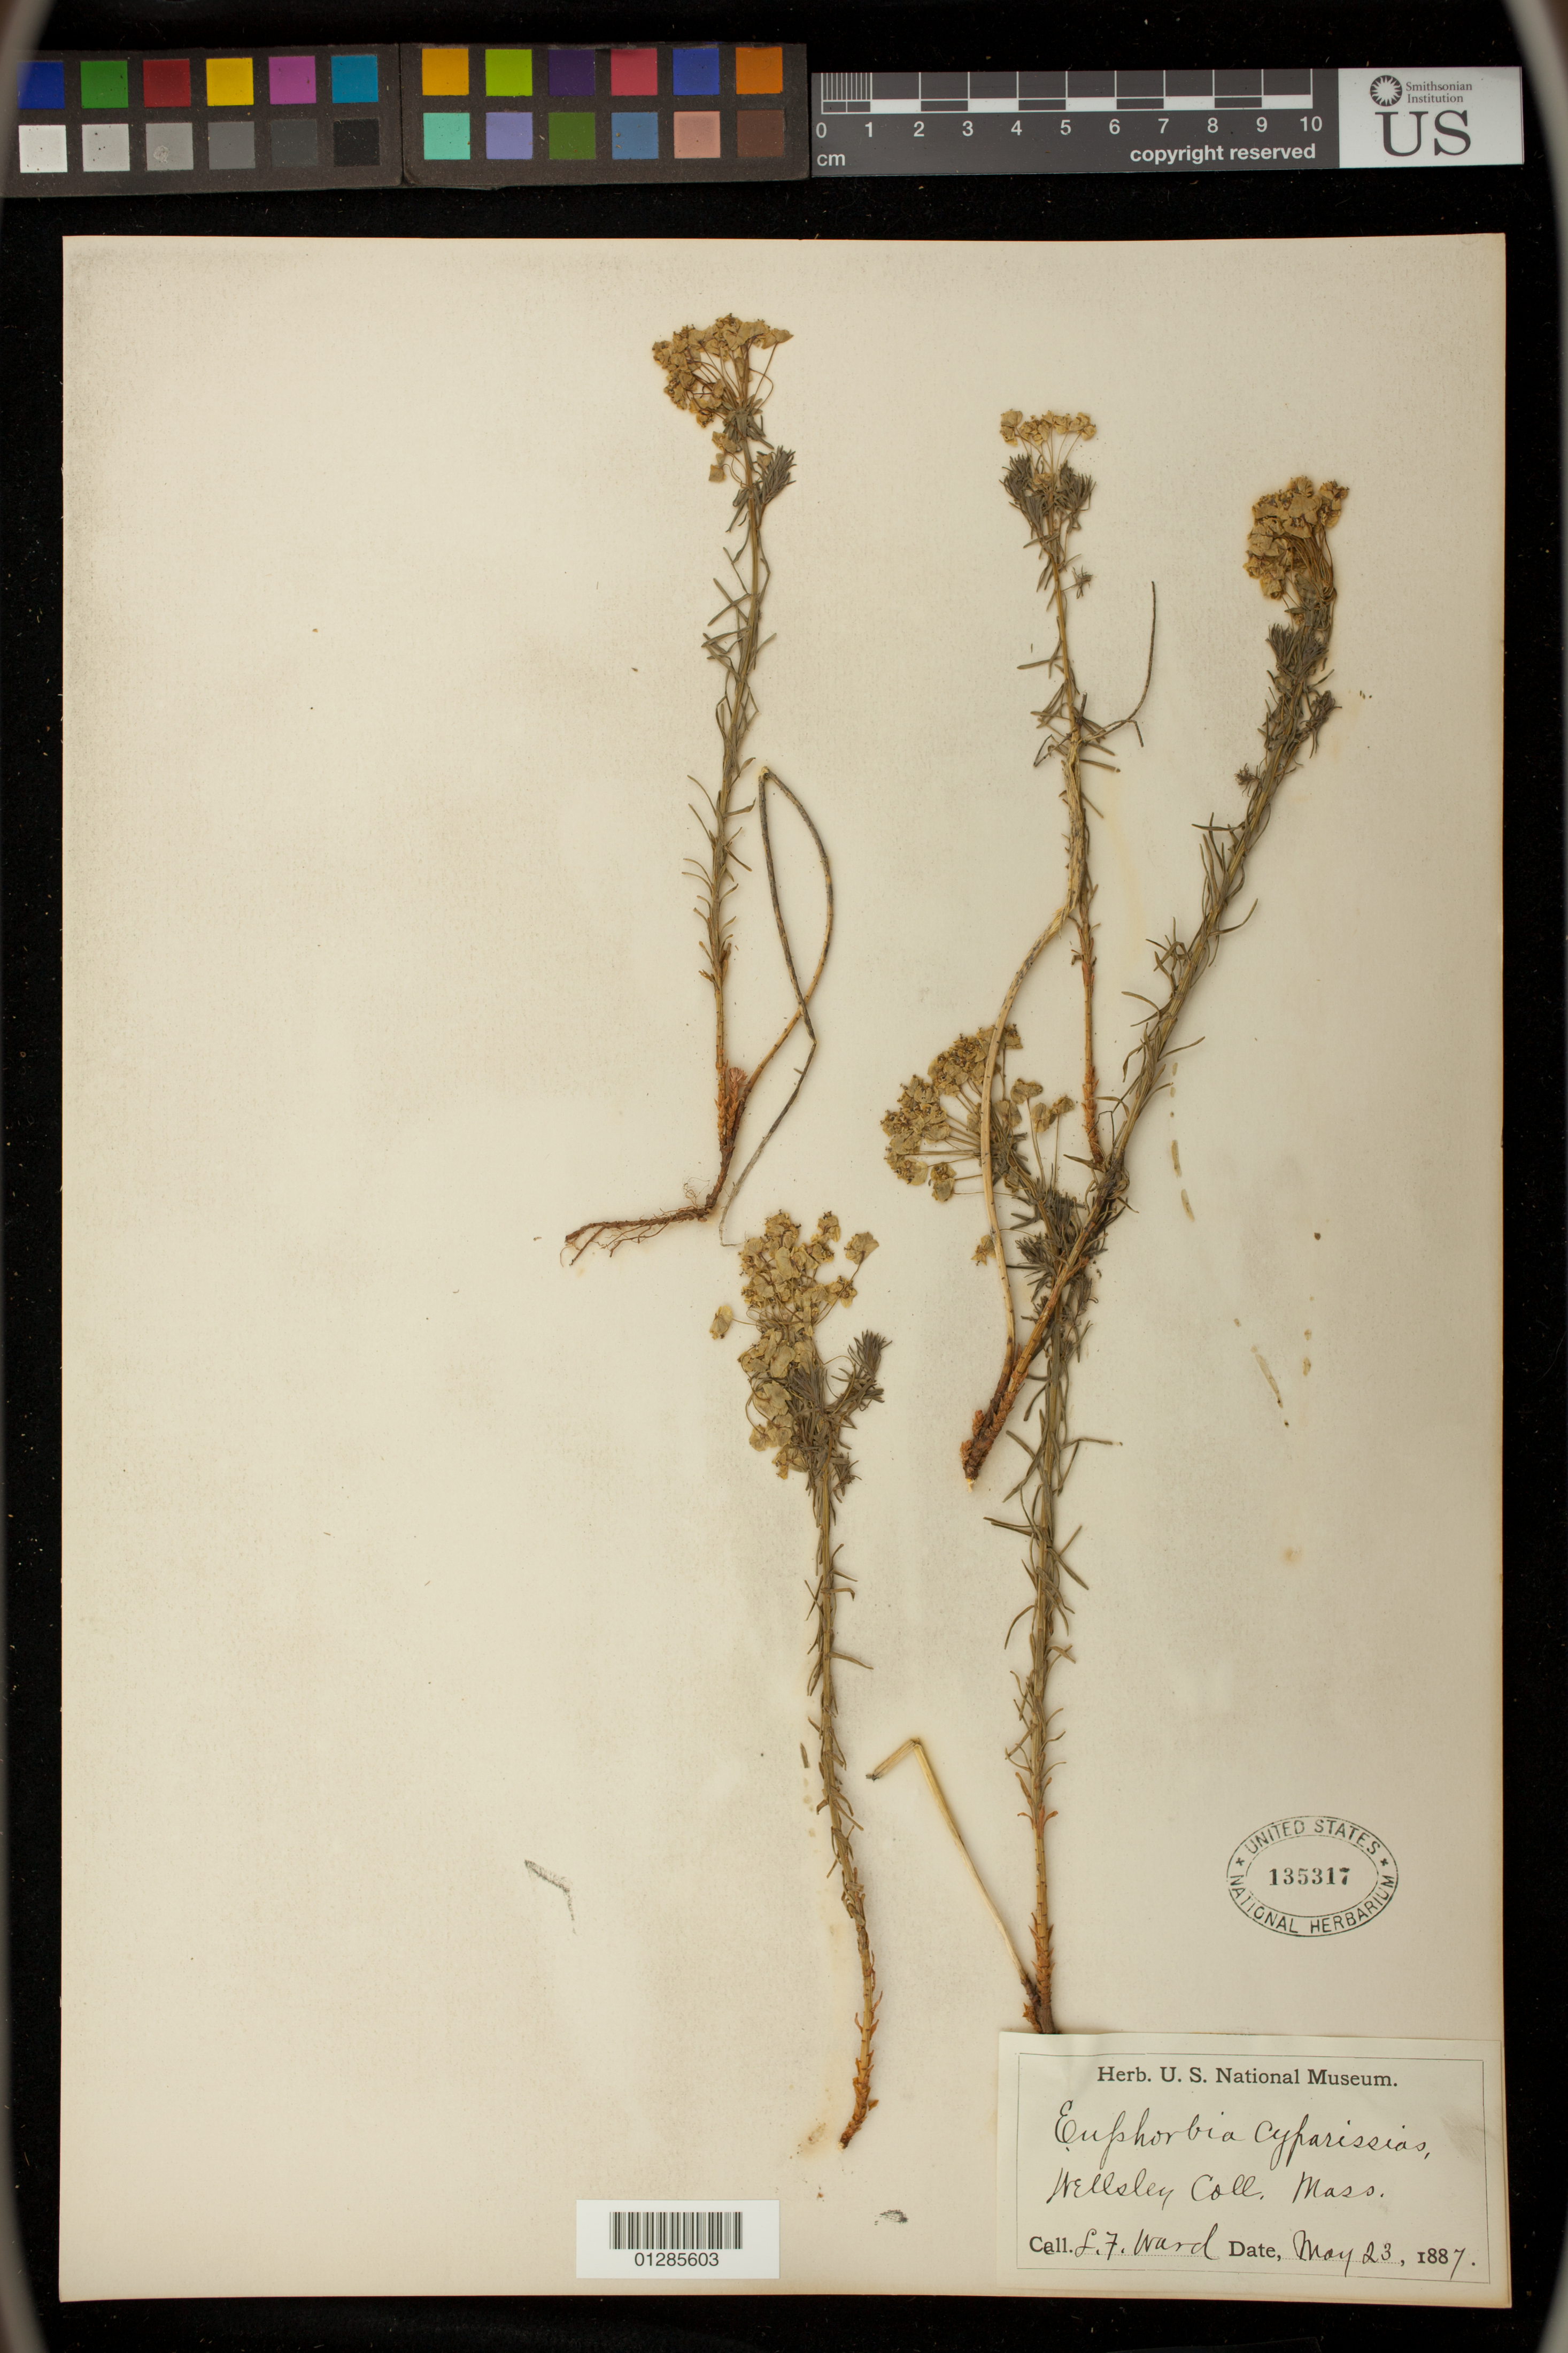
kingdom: Plantae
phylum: Tracheophyta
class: Magnoliopsida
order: Malpighiales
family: Euphorbiaceae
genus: Euphorbia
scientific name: Euphorbia cyparissias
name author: L.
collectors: L. Ward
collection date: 1887-05-23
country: United States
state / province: Massachusetts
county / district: Norfolk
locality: Wellesley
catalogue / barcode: US 135317